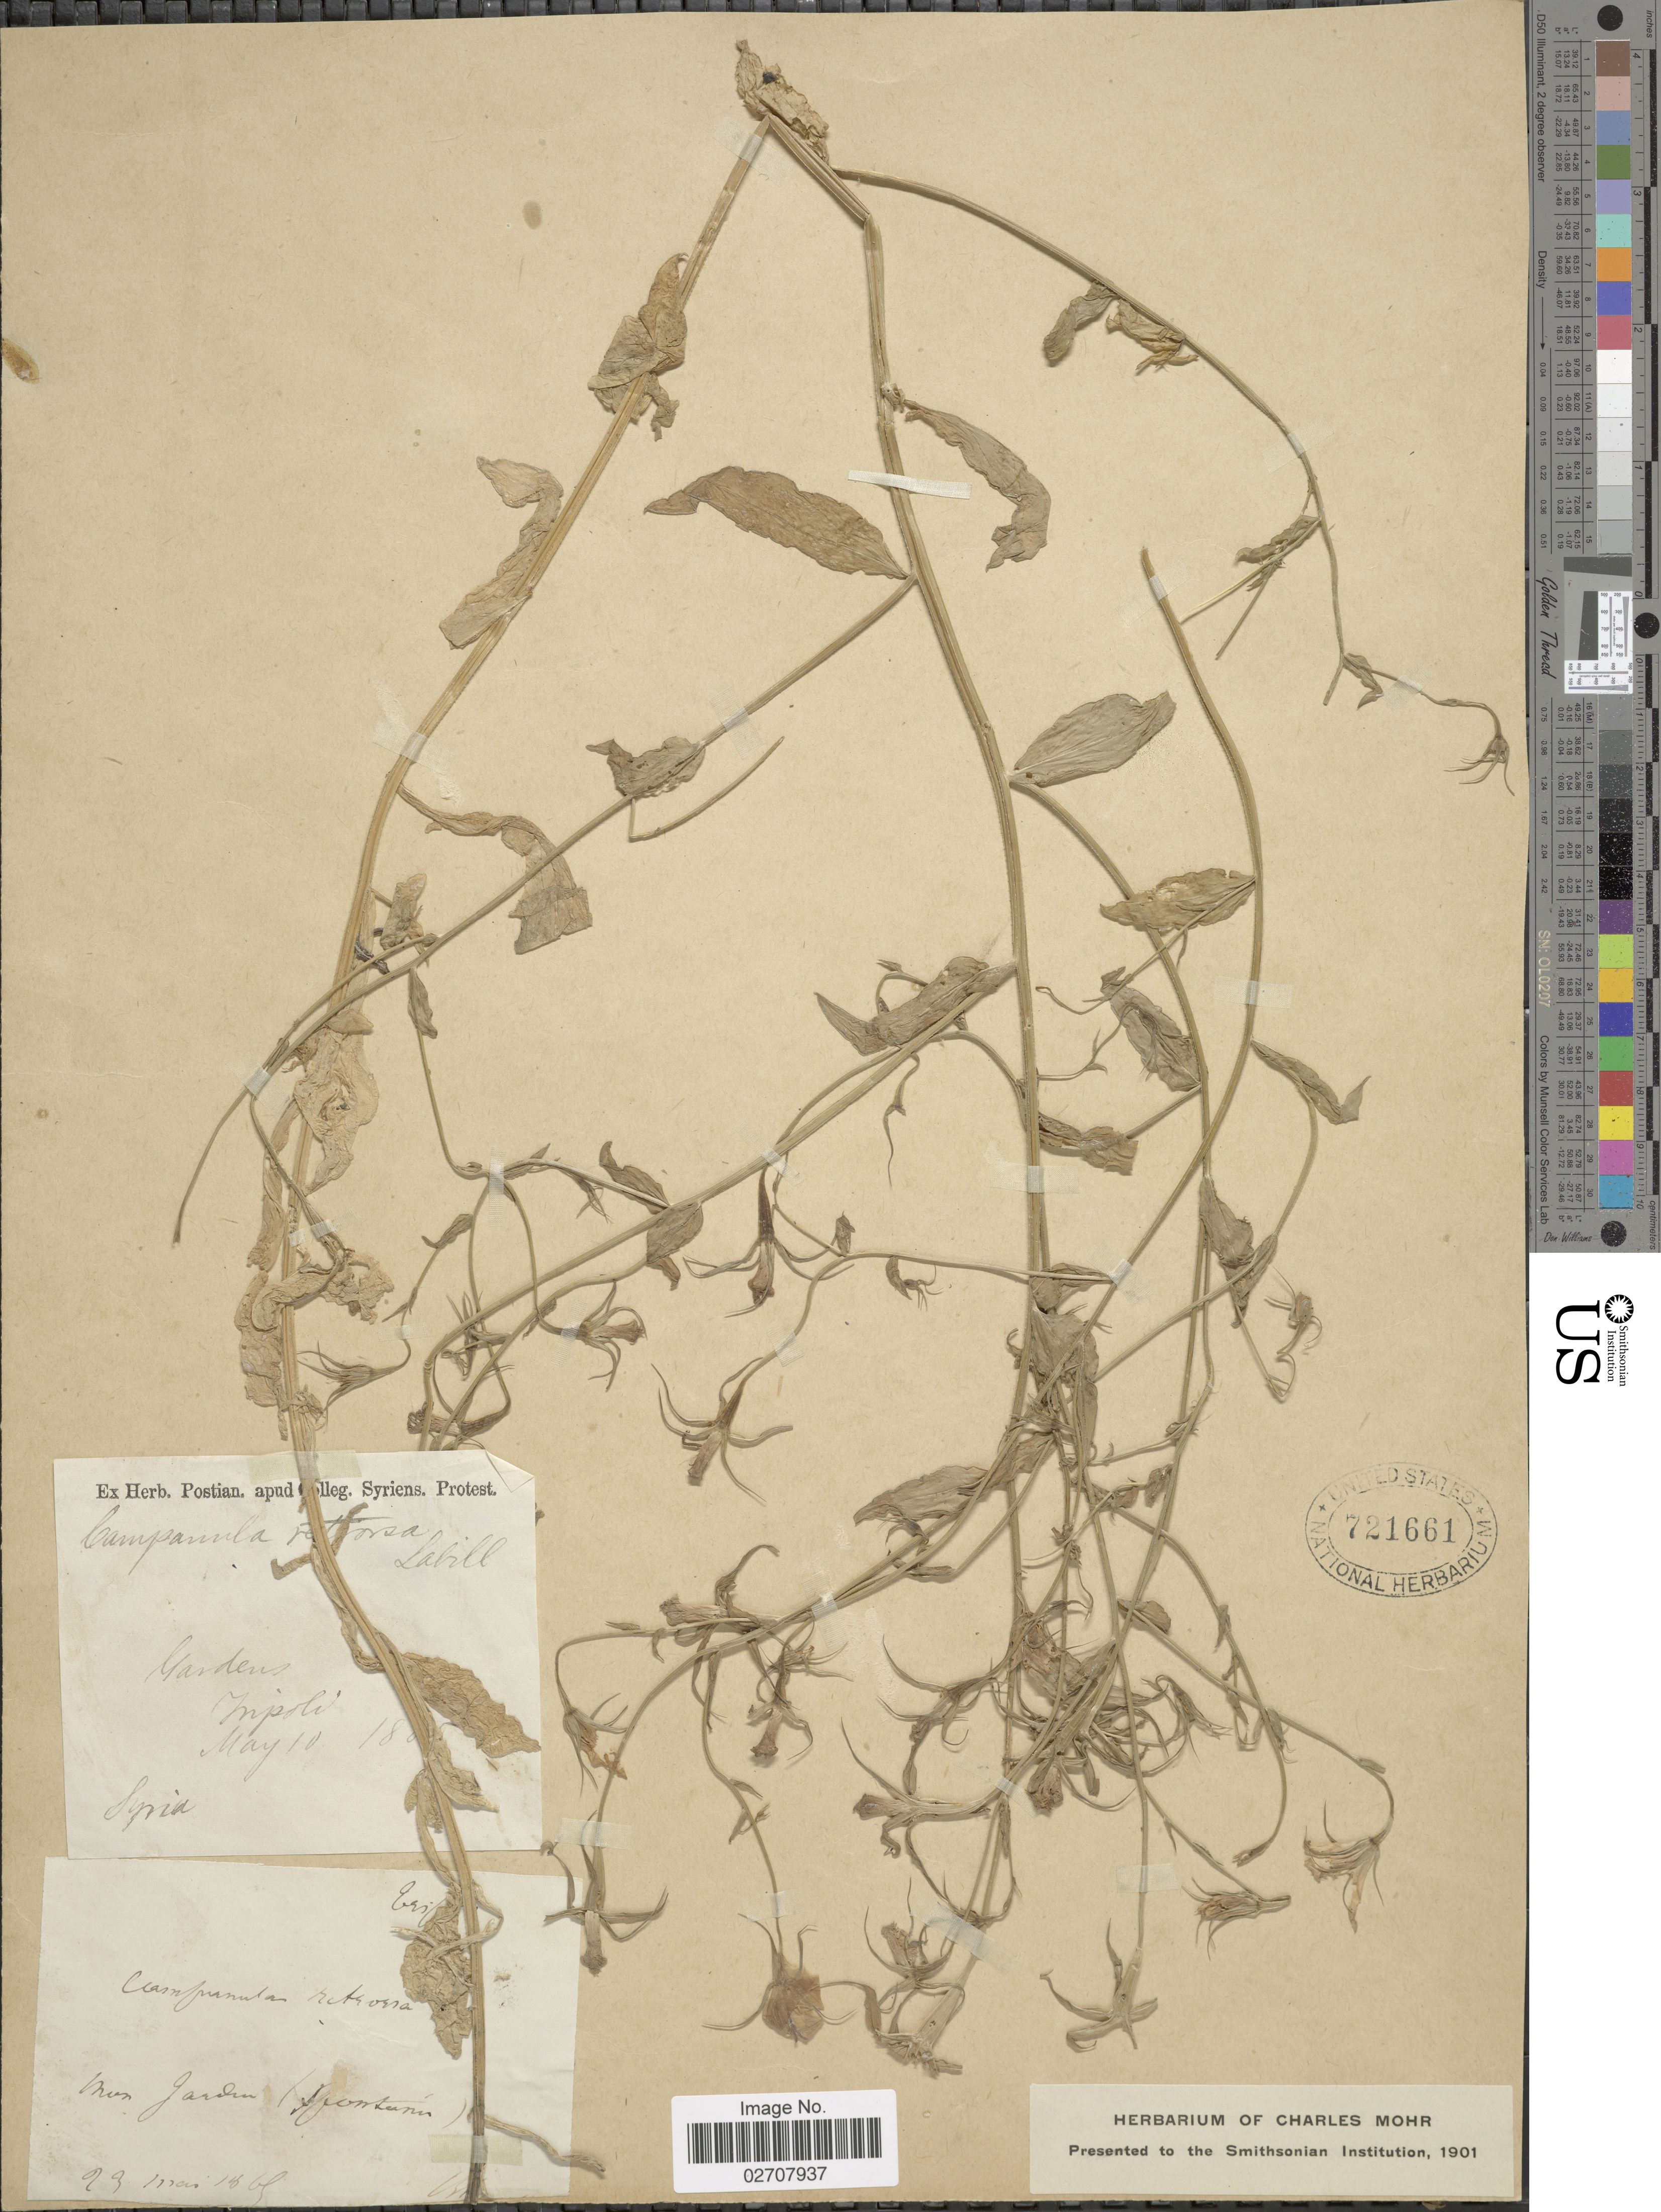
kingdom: Plantae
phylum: Tracheophyta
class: Magnoliopsida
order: Asterales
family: Campanulaceae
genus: Campanula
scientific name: Campanula retrorsa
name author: Labill.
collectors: ex herb. Postian. apud Colleg. Syriens. Protest. USE "Fannie P. A. Shepard" (10308853) AS PRIMARY COLLECTOR INSTEAD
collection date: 1805-05-10/1805-05-23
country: Syria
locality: Gardens Inpoli, Mon Jardin (Fontainin) [interpreted]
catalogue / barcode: US 721661